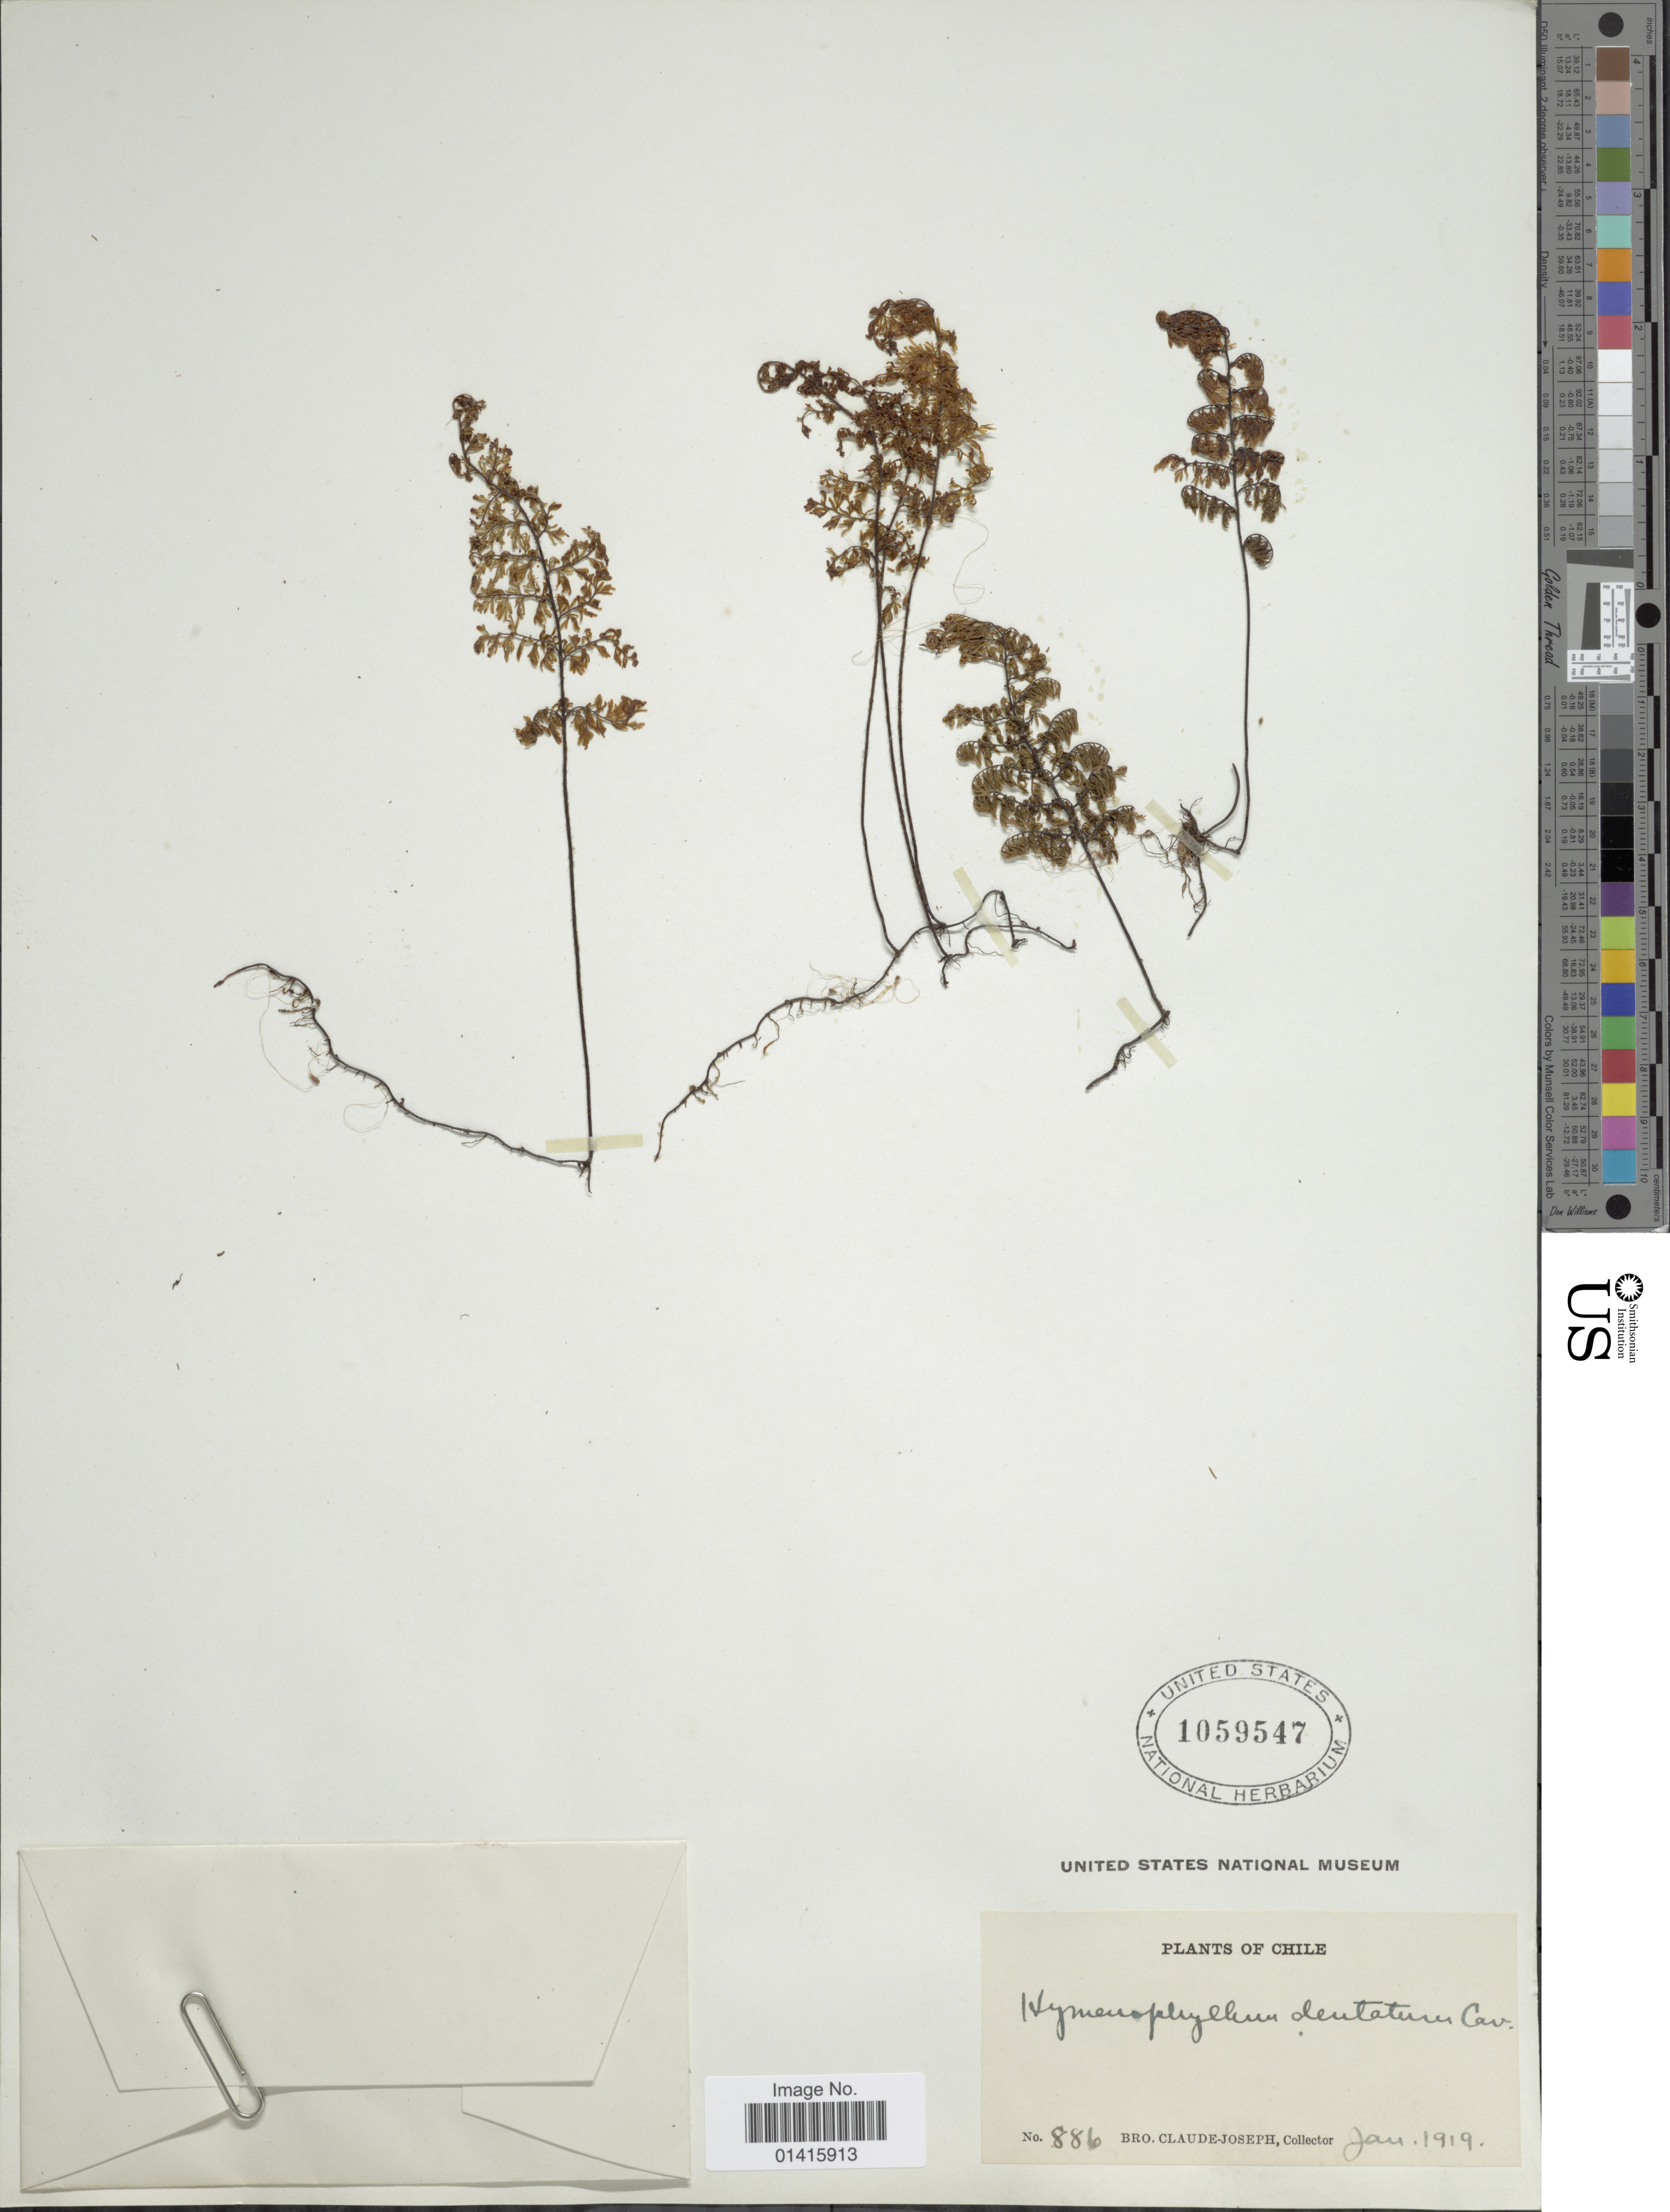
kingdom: Plantae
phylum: Tracheophyta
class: Polypodiopsida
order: Hymenophyllales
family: Hymenophyllaceae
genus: Hymenophyllum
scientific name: Hymenophyllum dentatum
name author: Cav.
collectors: Bro. Claude-Joseph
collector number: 886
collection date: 1919-01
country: Chile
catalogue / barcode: US 1059547